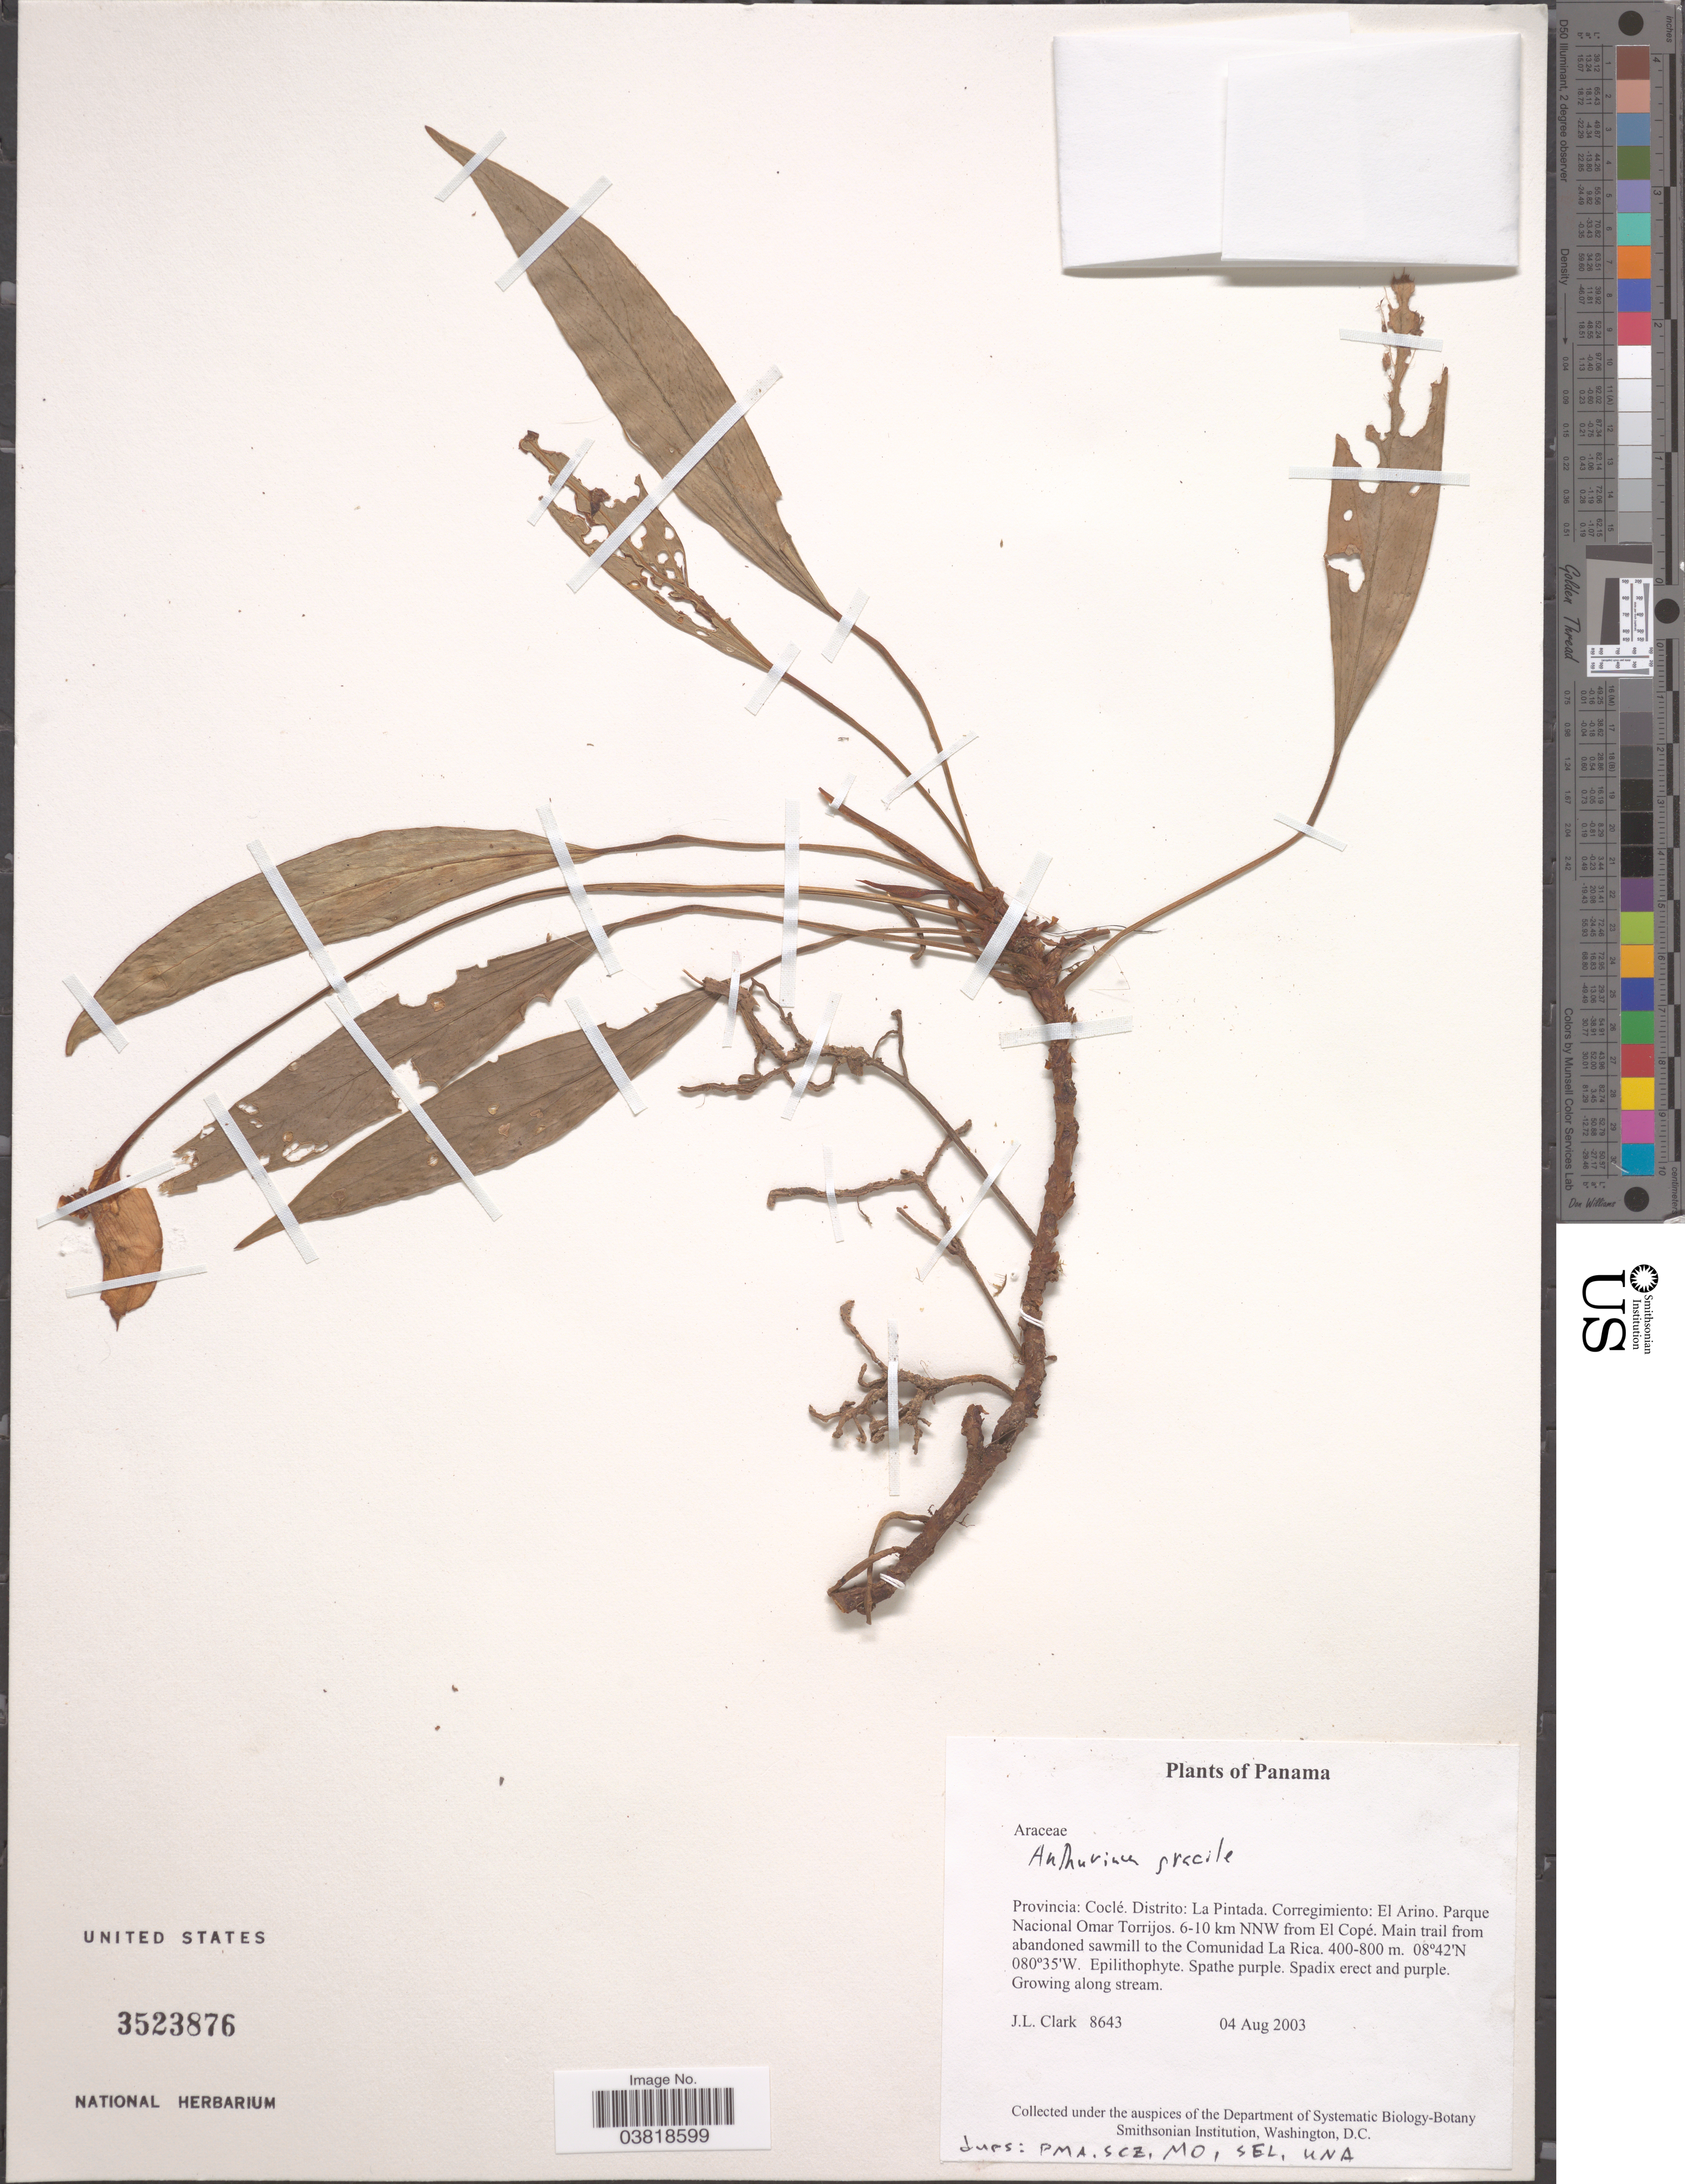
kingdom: Plantae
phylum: Tracheophyta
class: Liliopsida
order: Alismatales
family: Araceae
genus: Anthurium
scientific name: Anthurium gracile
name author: (Rudge) Schott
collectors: J. J. Clark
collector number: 8643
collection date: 2003-08-04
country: Panama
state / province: Cocle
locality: Distrito: La Pintada. Corregimiento: El Arino. Paruqe Nacional Omar Torrijos. 6-10 km NNW from El Copé. Main trail from abandoned sawmill to the Comunidad La Rica.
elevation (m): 400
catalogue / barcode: US 3523876